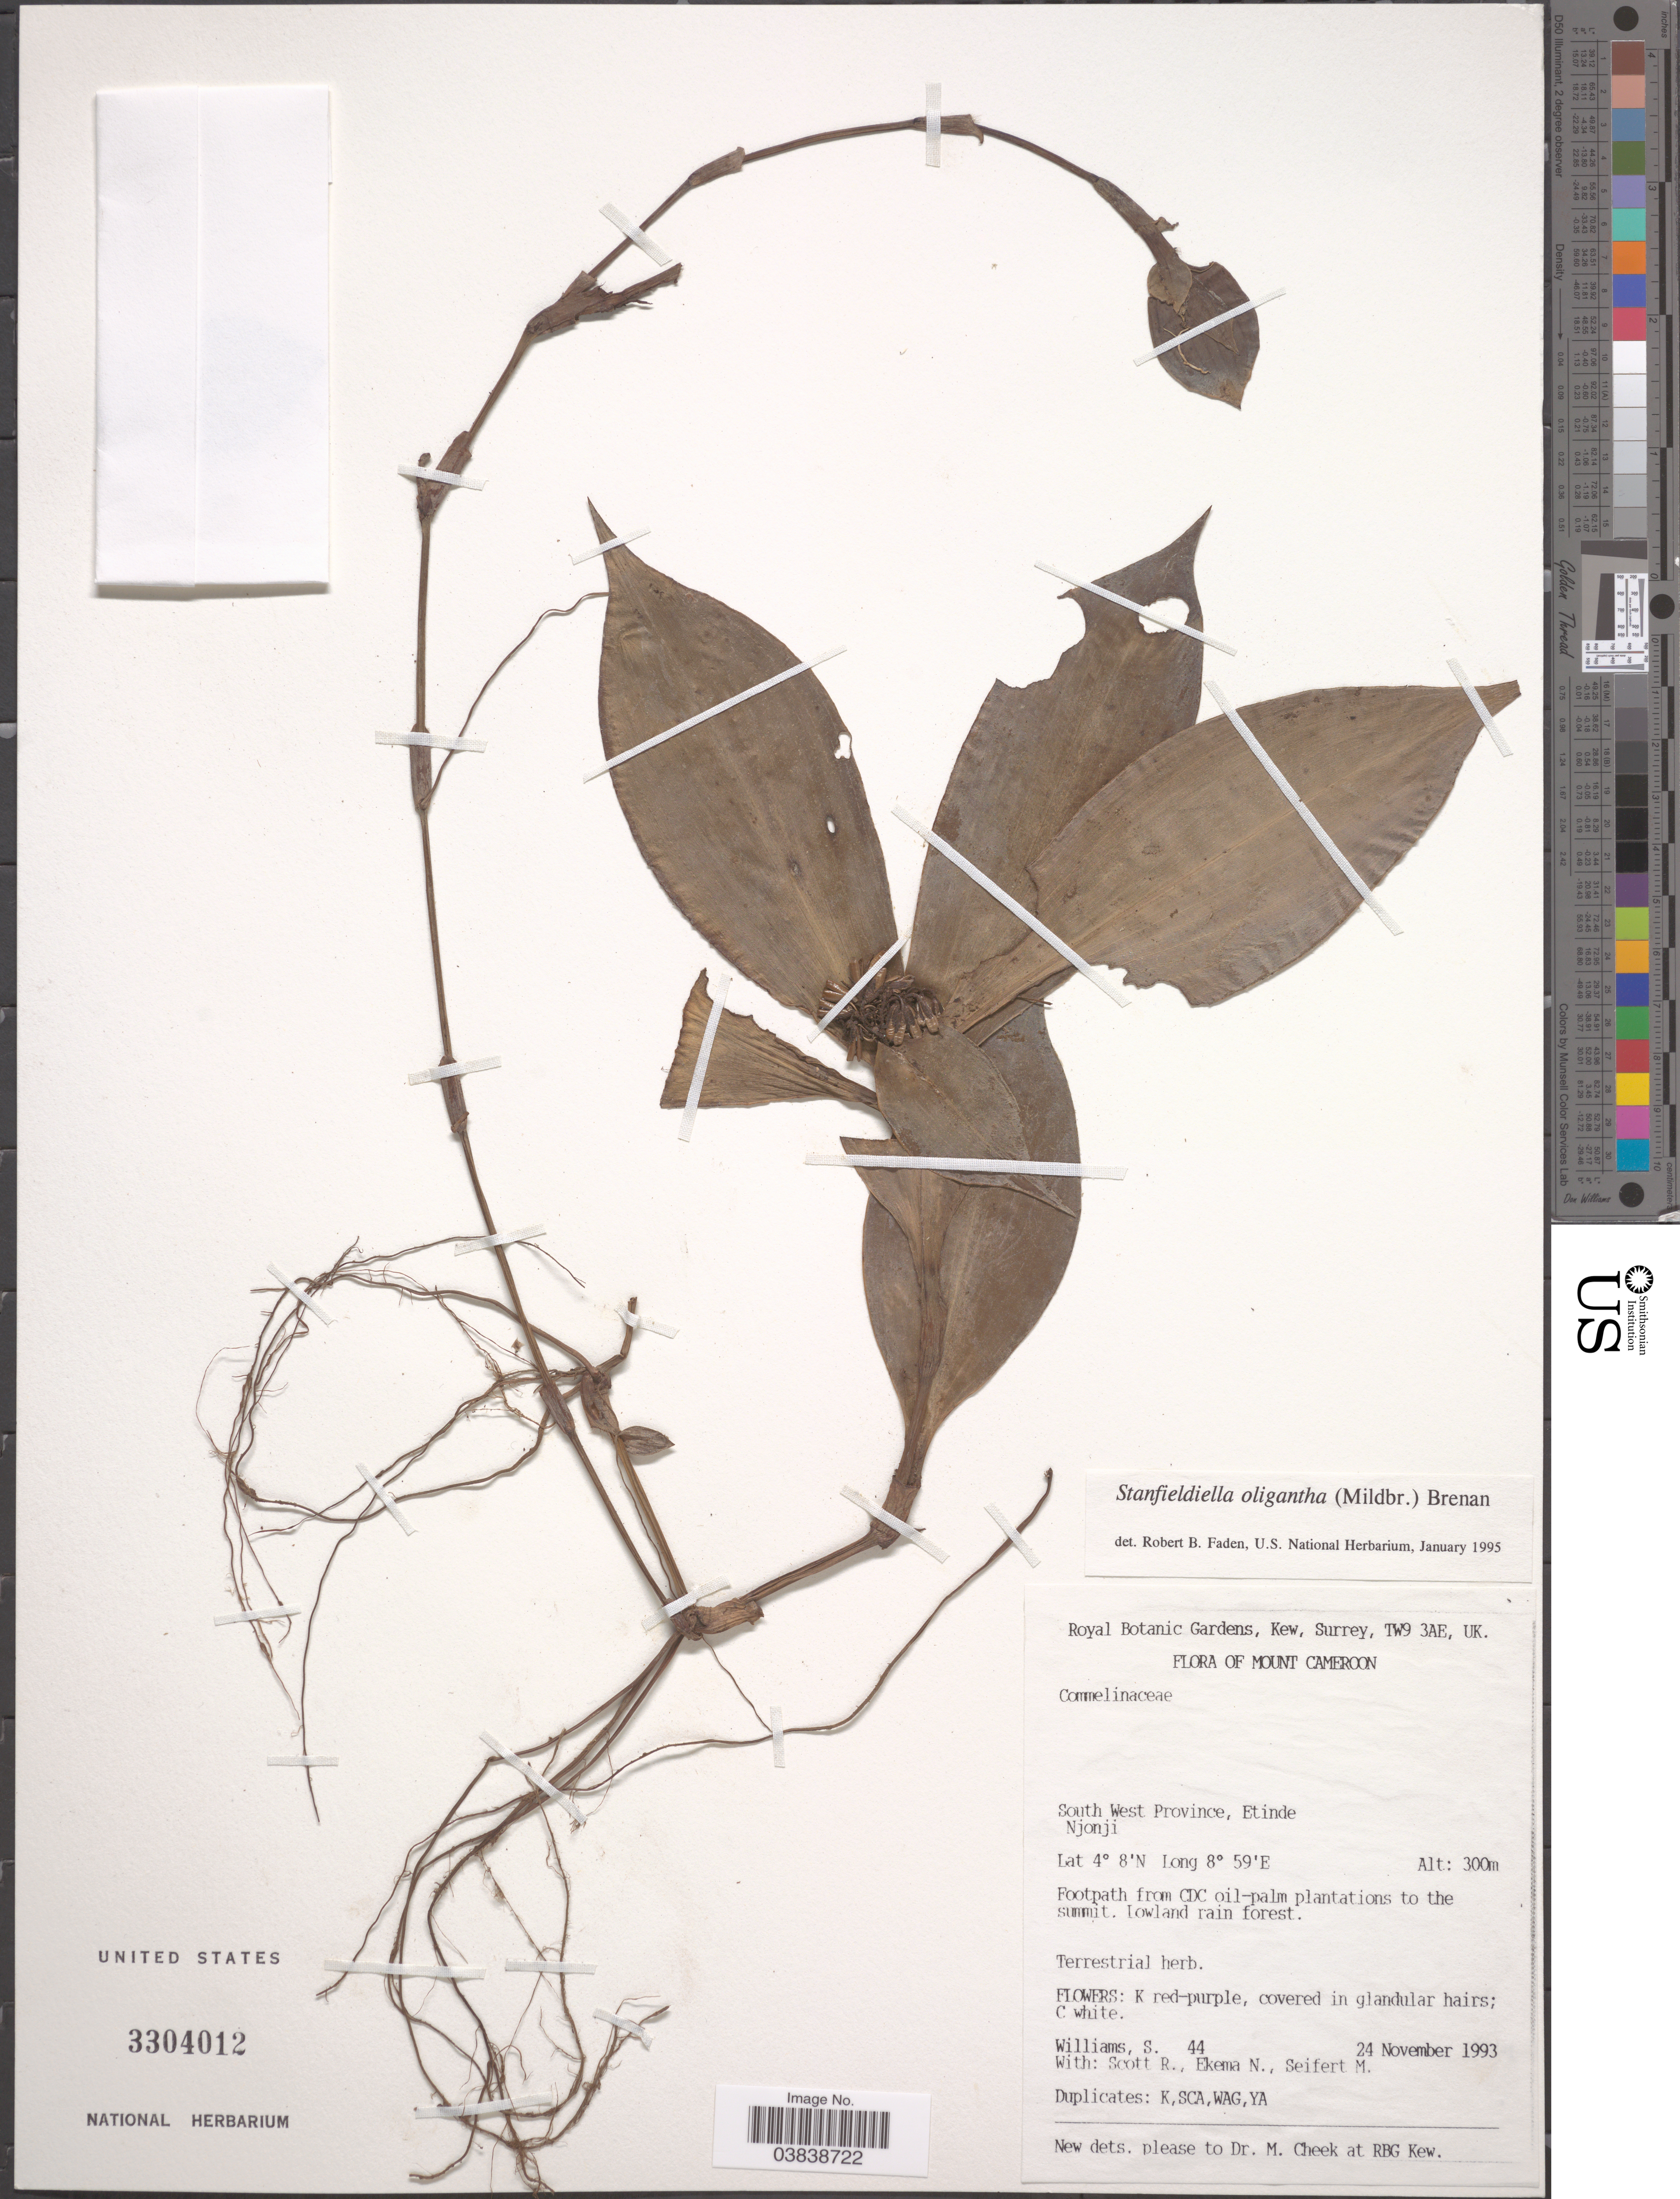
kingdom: Plantae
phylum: Tracheophyta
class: Liliopsida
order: Commelinales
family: Commelinaceae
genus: Stanfieldiella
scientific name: Stanfieldiella oligantha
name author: (Mildbr.) Brenan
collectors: S. Williams, R. Scott, N. Ekema & M. Seifert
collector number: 44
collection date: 1993-11-24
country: Cameroon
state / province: Nord-Ouest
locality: Mount Cameroon. South West Province, Etinde. Njonji.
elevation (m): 300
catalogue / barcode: US 3304012